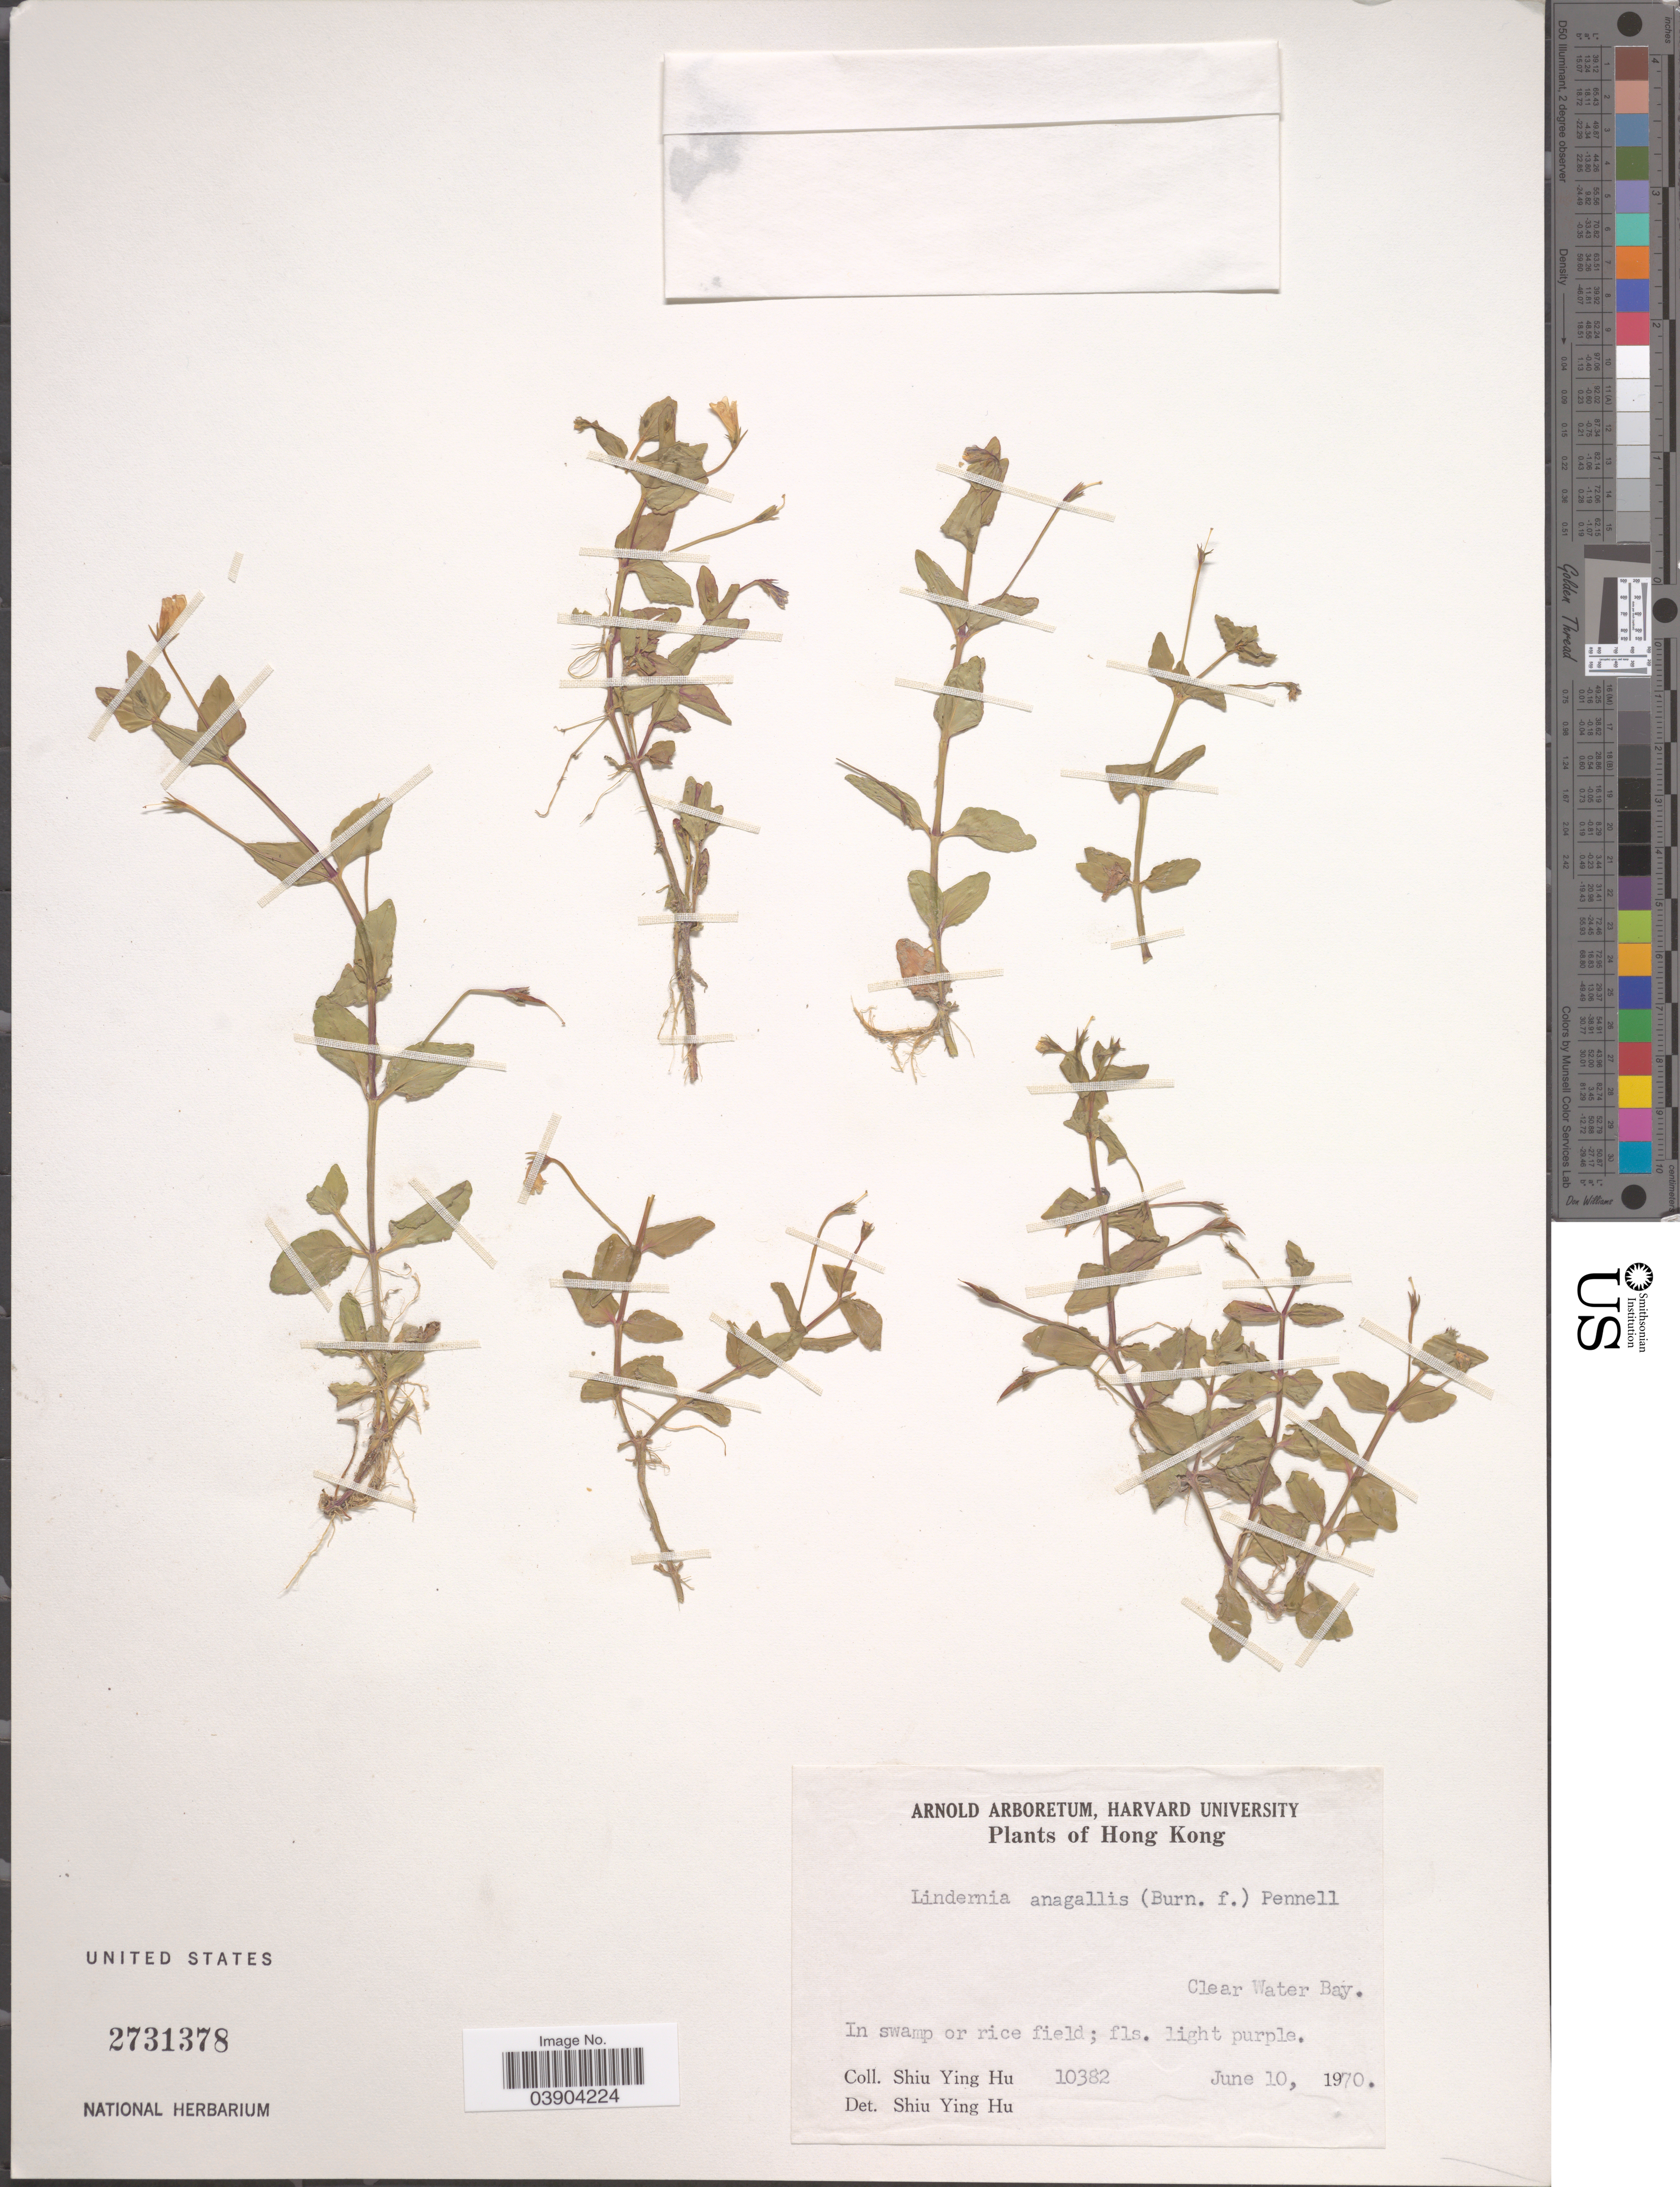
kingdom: Plantae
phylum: Tracheophyta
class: Magnoliopsida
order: Lamiales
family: Linderniaceae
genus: Lindernia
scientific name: Lindernia anagallis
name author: (Burm. f.) Pennell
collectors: S. Y. Hu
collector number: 10382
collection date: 1970-06-10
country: China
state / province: Hong Kong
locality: Clear Water Bay.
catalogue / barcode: US 2731378